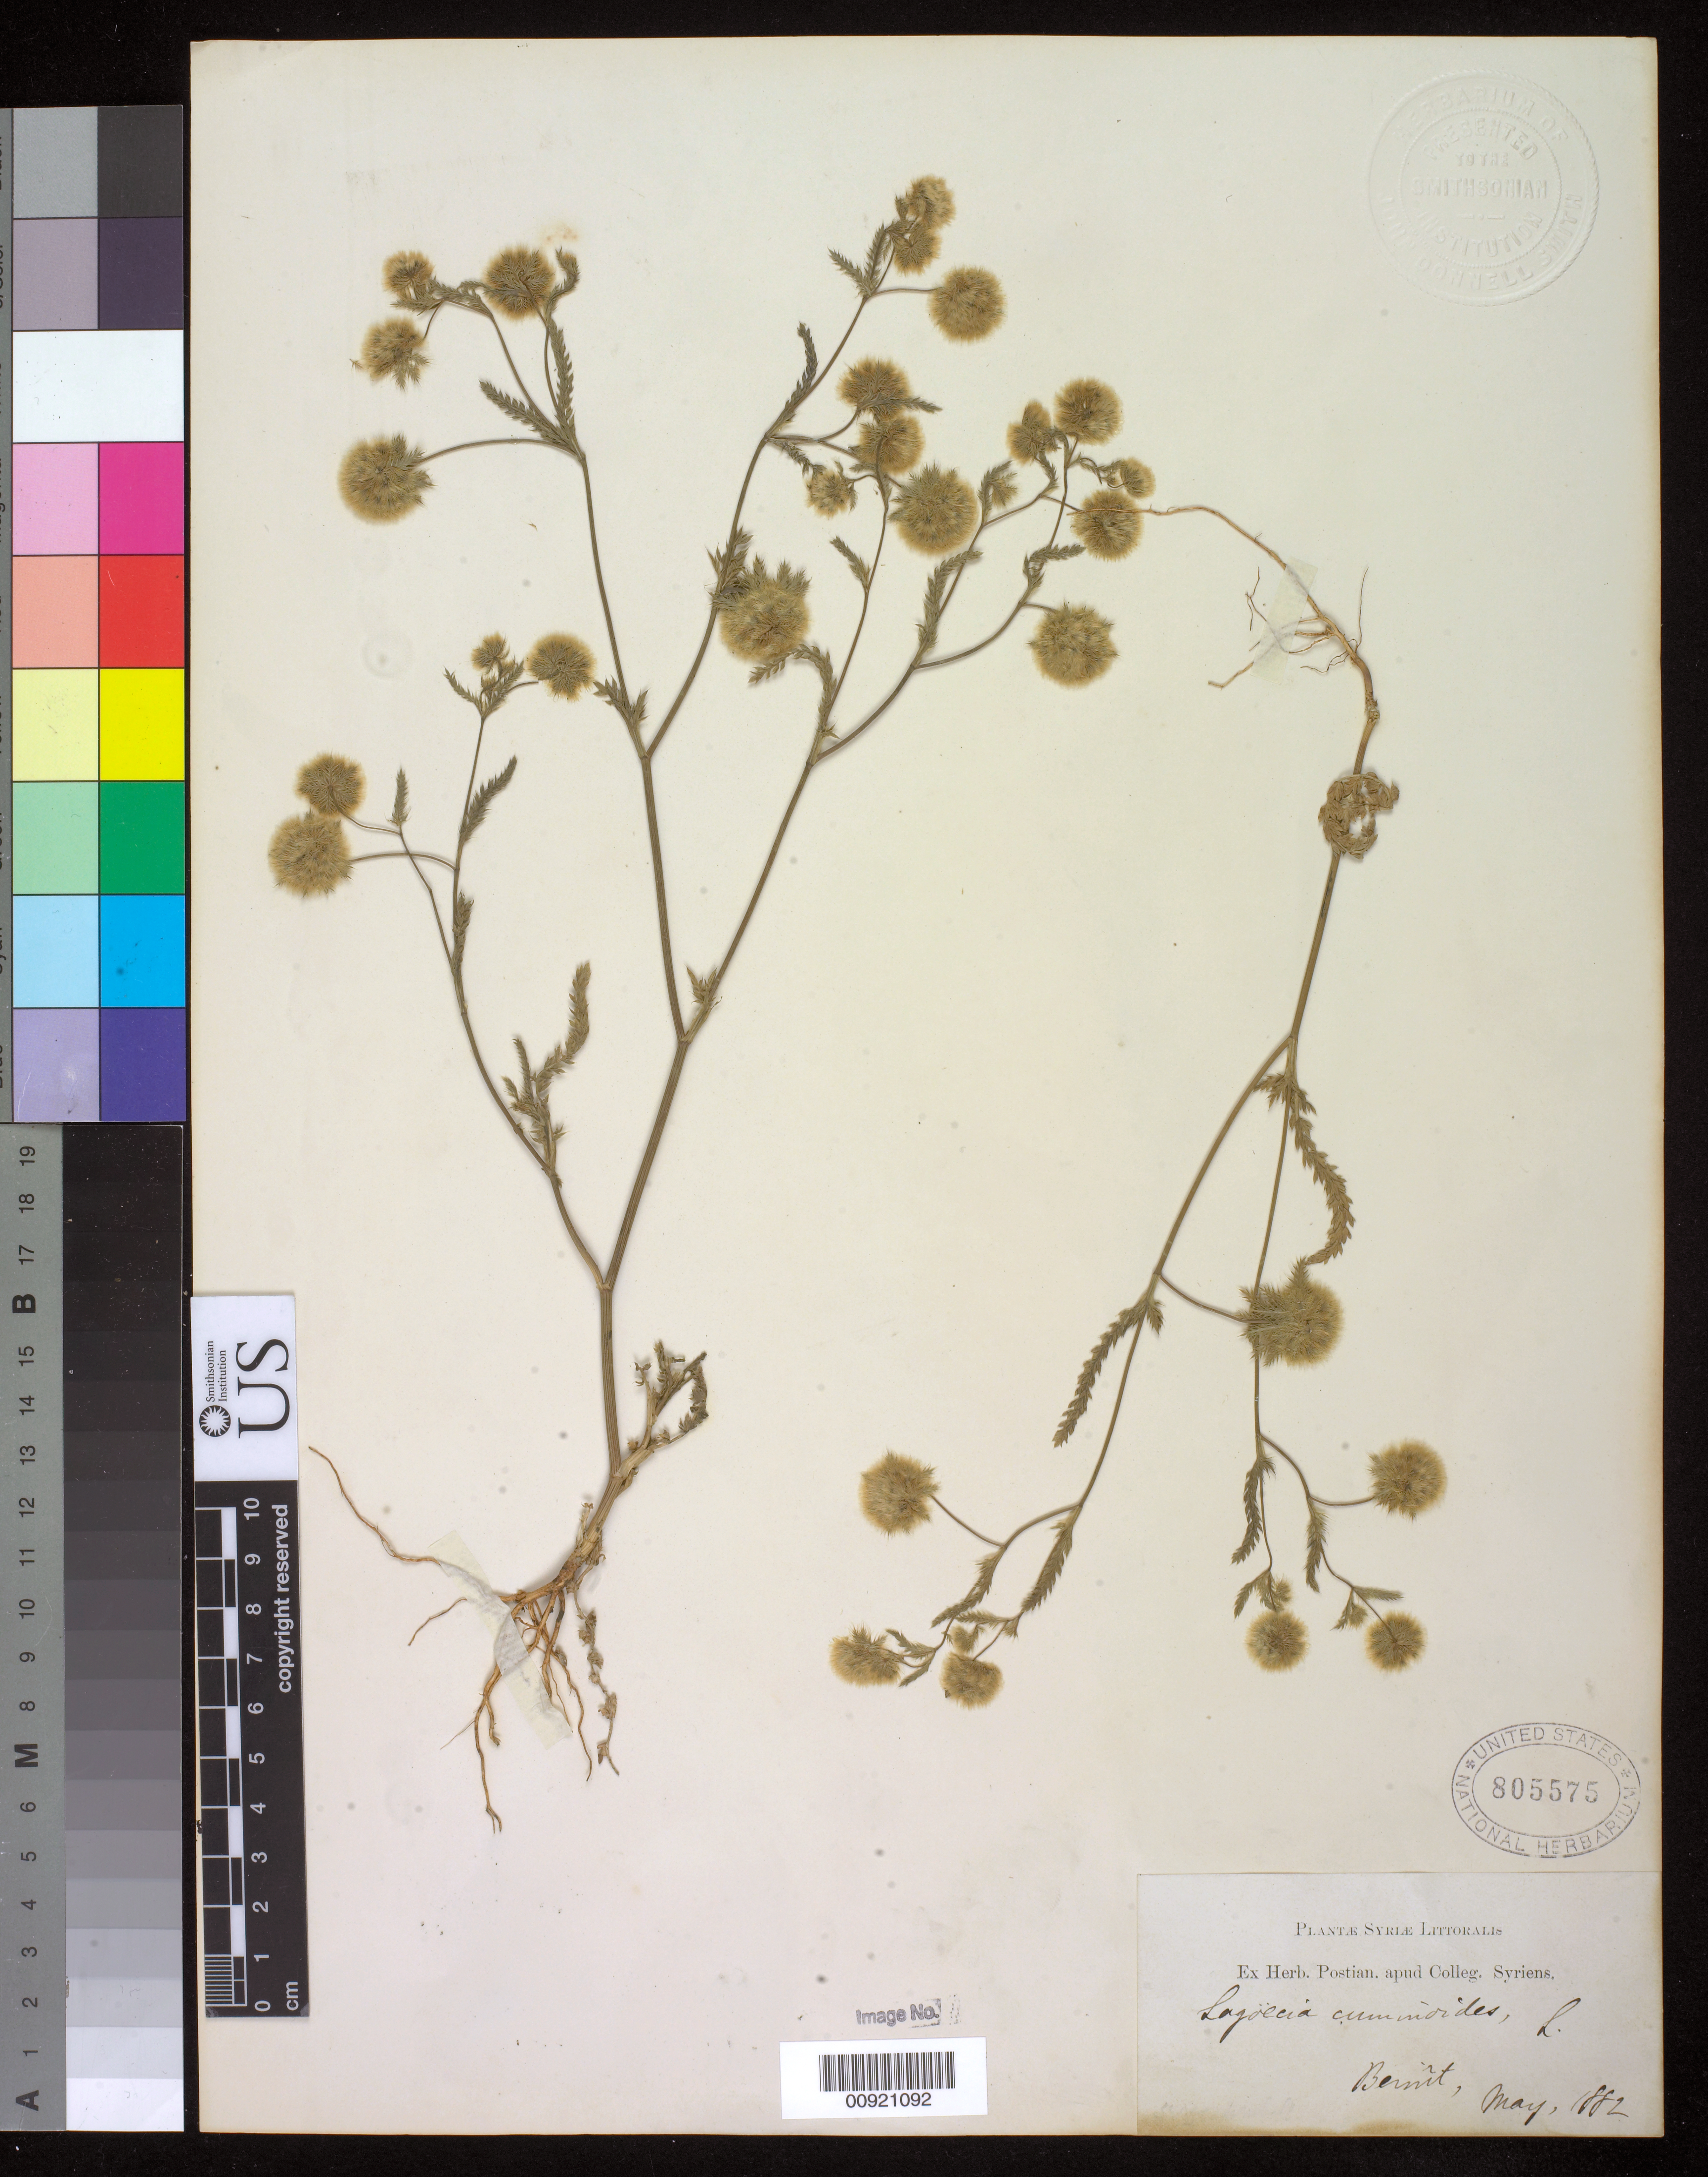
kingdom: Plantae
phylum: Tracheophyta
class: Magnoliopsida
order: Apiales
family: Apiaceae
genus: Lagoecia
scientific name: Lagoecia cuminoides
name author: L.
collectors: -. Postian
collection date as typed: May 1882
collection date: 1882-05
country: Syria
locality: Bernît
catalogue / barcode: US 805575